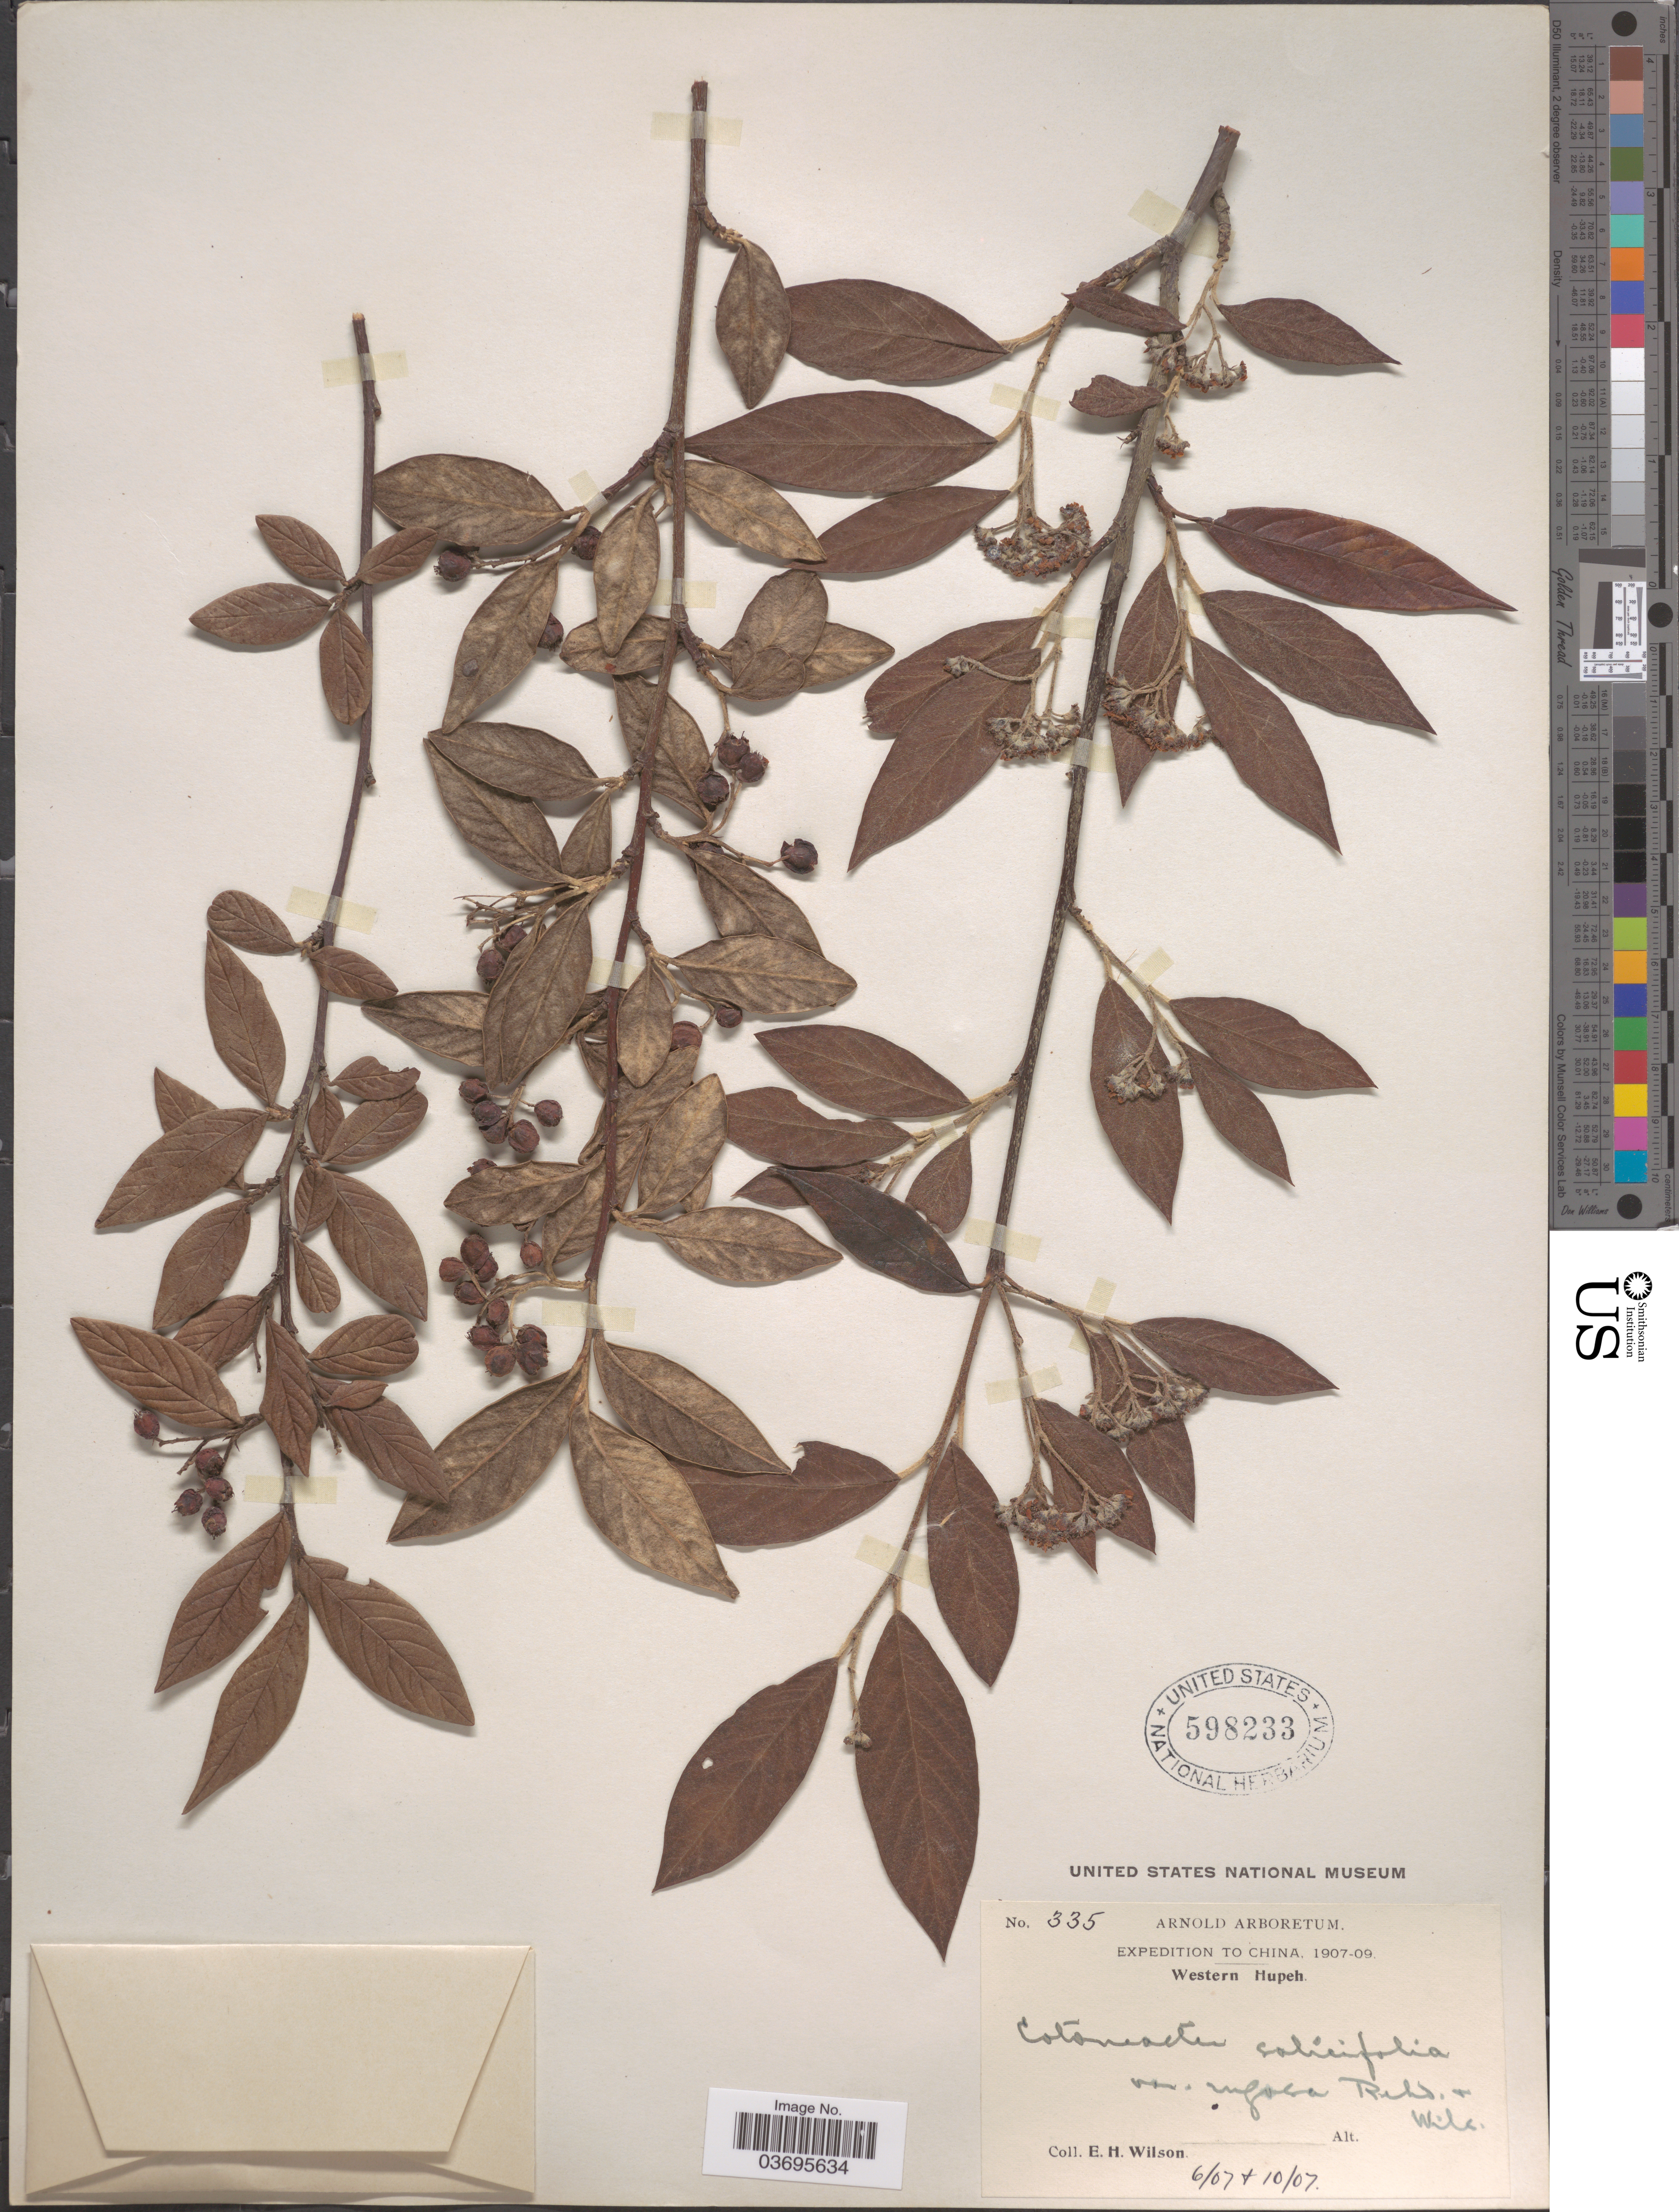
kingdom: Plantae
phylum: Tracheophyta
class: Magnoliopsida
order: Rosales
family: Rosaceae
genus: Cotoneaster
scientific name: Cotoneaster salicifolius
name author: Franch.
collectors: E. Wilson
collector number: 335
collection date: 1907-06/1907-10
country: China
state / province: Hubei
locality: Western Hupeh.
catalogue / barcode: US 598233